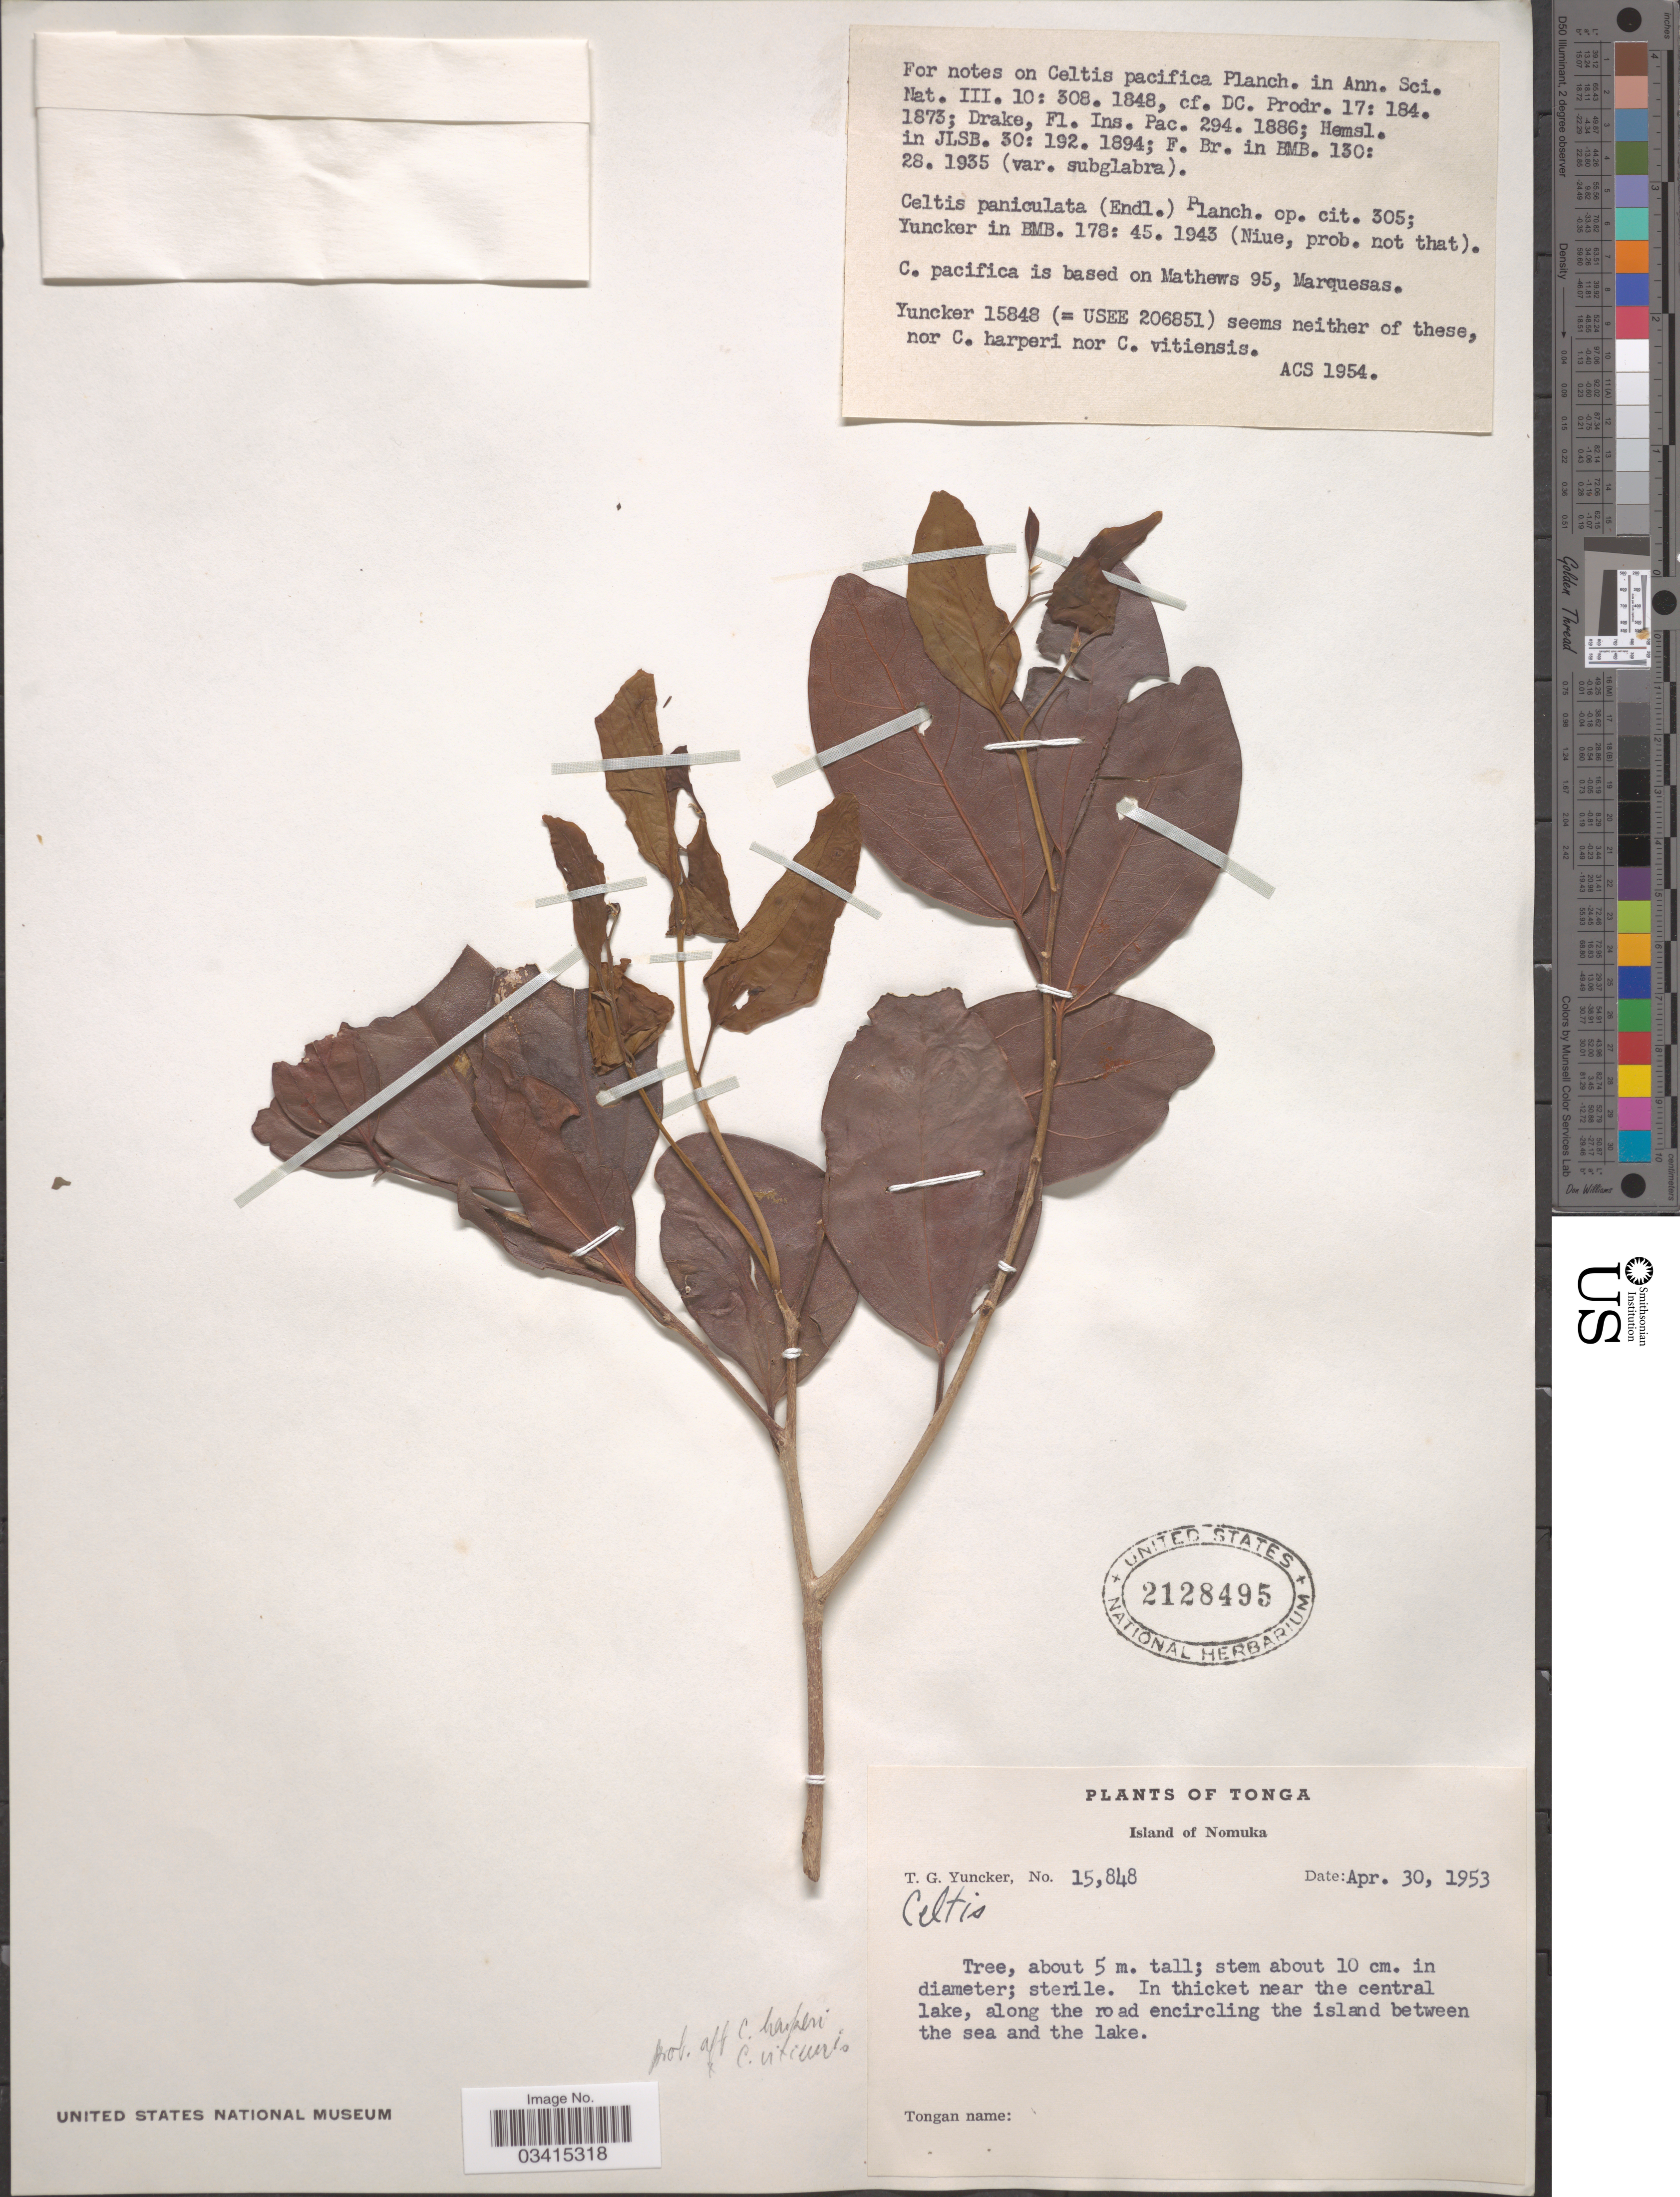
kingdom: Plantae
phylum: Tracheophyta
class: Magnoliopsida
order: Rosales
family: Cannabaceae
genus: Celtis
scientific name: Celtis harperi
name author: Horne ex Baker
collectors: T. G. Yuncker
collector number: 15848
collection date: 1953-04-30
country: Tonga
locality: Island of Nomuka. Near the central lake, along the road encircling the island between the sea and the lake.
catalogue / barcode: US 2128495